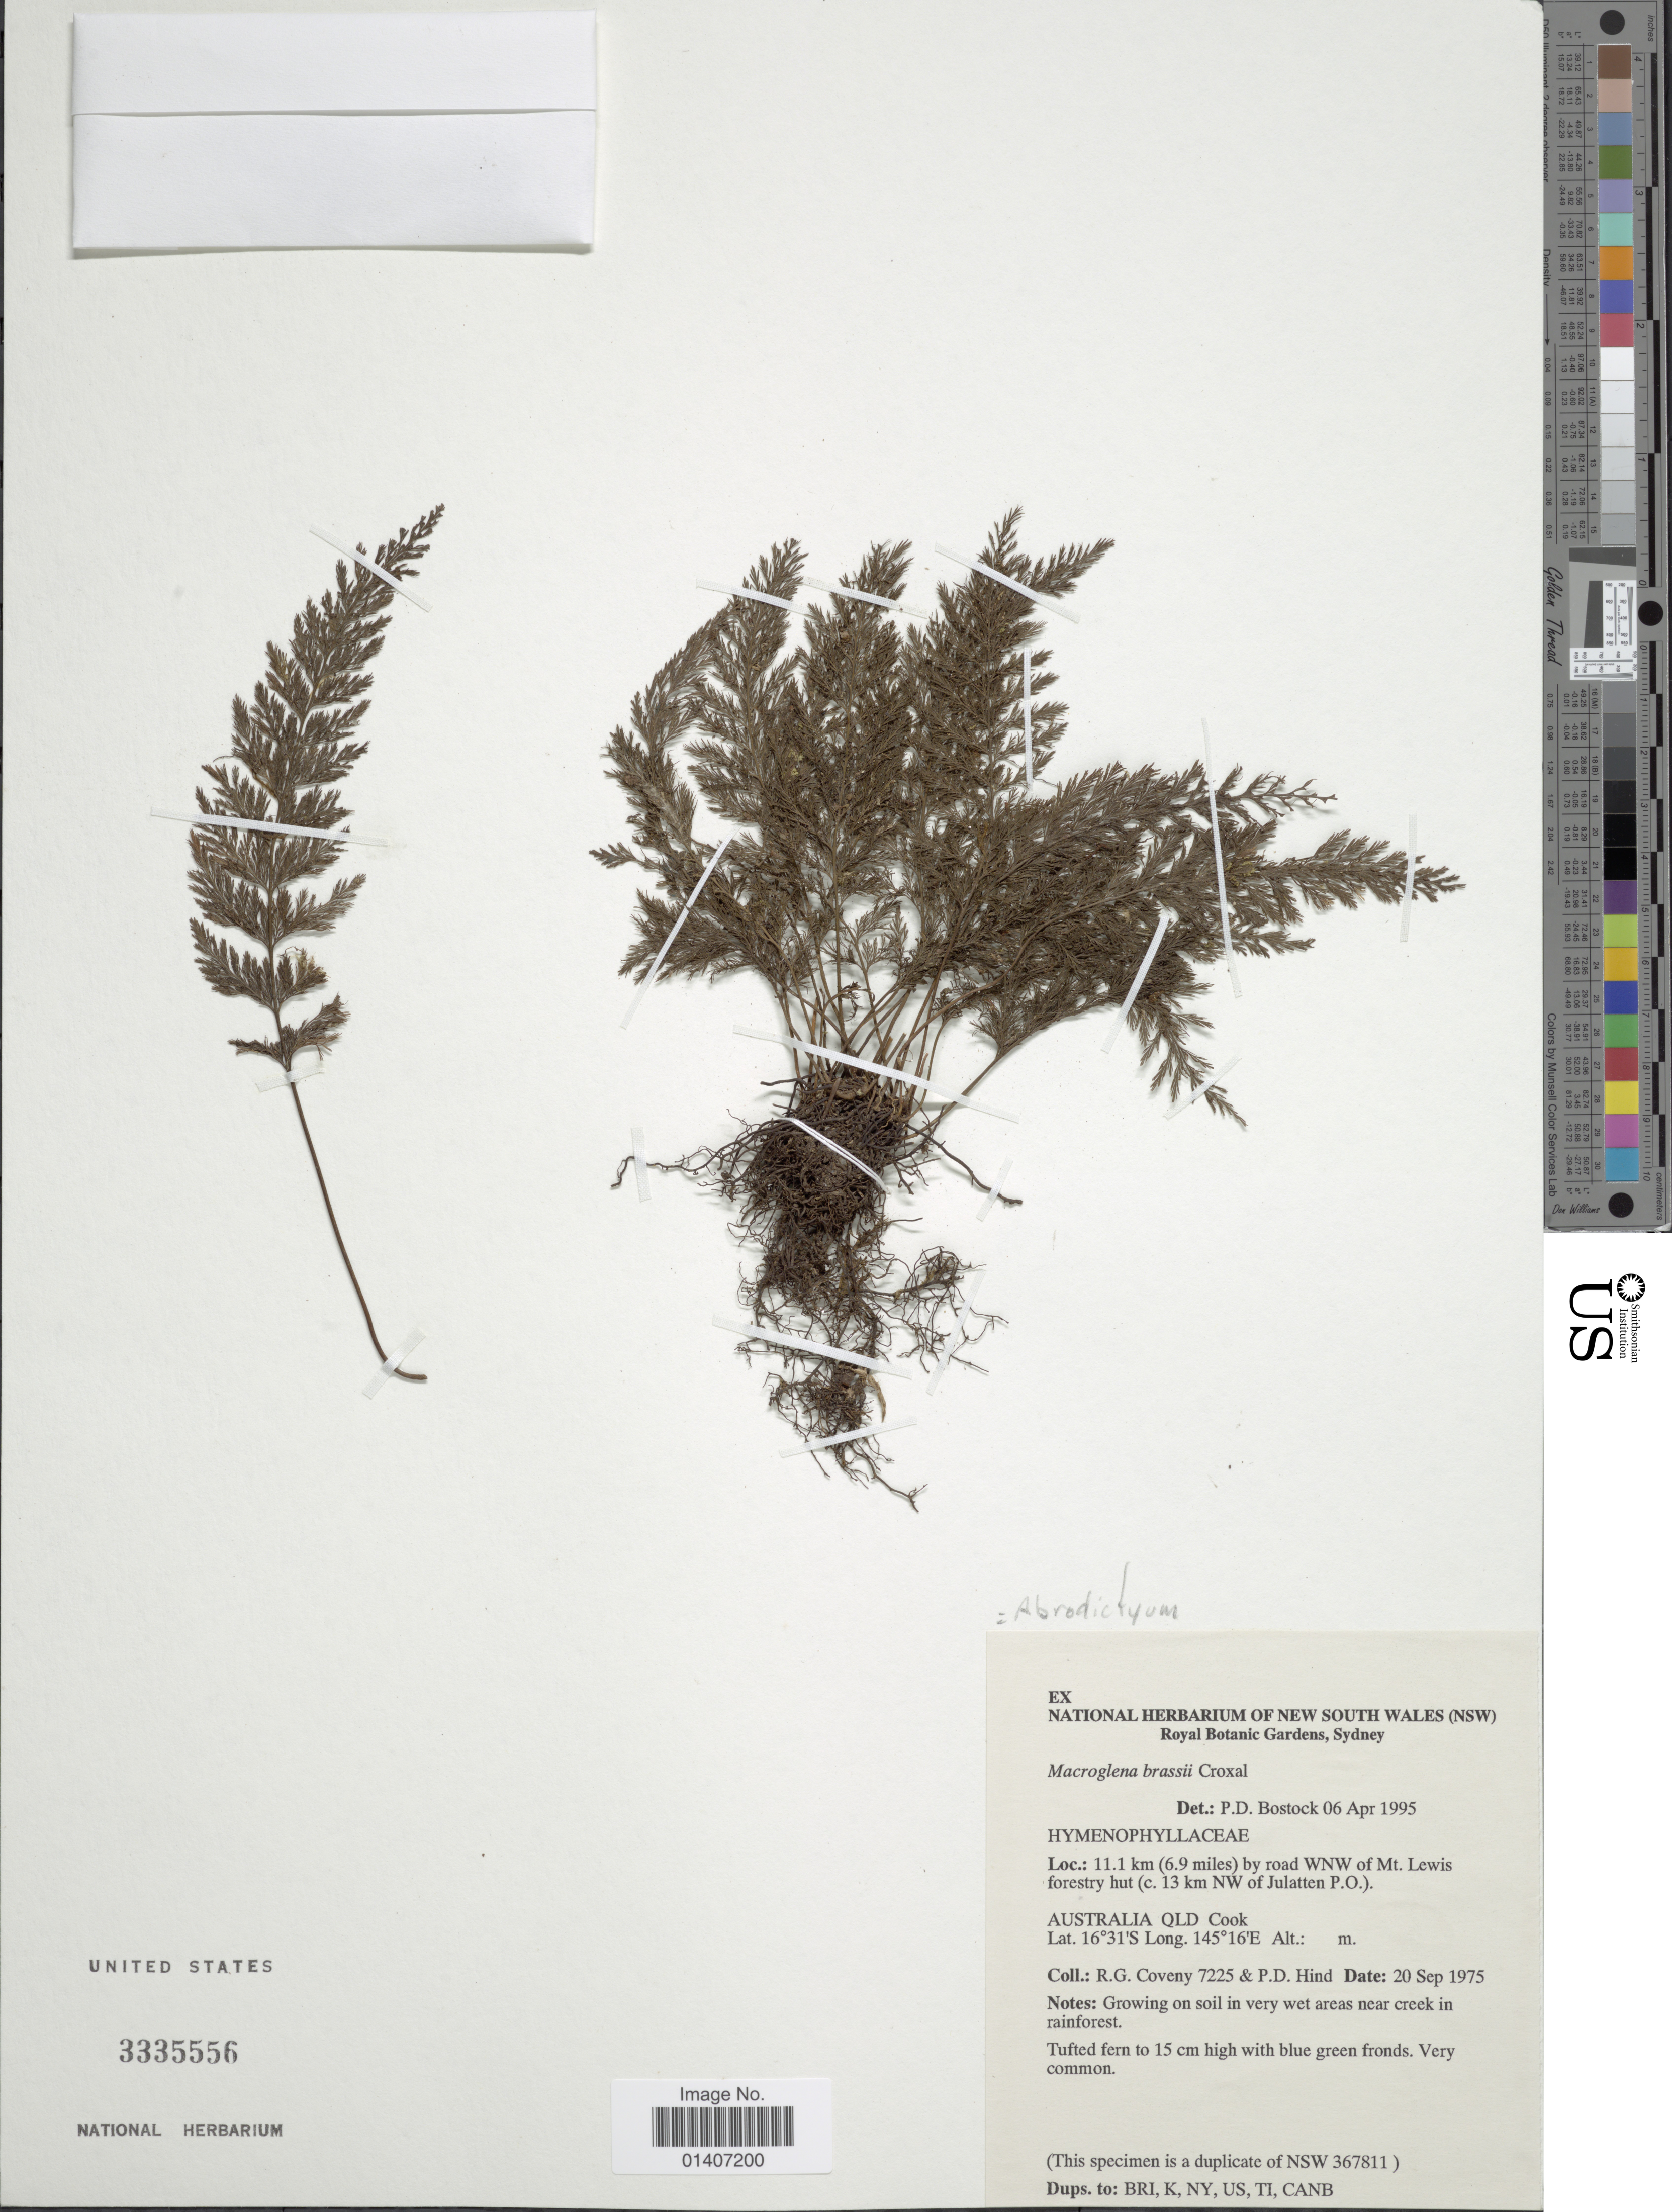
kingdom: Plantae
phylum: Tracheophyta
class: Polypodiopsida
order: Hymenophyllales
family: Hymenophyllaceae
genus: Abrodictyum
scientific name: Abrodictyum brassii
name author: (Croxall) Ebihara & K. Iwats.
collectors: R. Coveny & P. Hind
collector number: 7225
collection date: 1975-09-20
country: Australia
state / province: Queensland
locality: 11.1 km (6.9miles) by road WNW of Mt. Lewis forestry hut(c. 13km NW of Julatten P.O.), Australia QLD Cook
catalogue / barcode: US 3335556